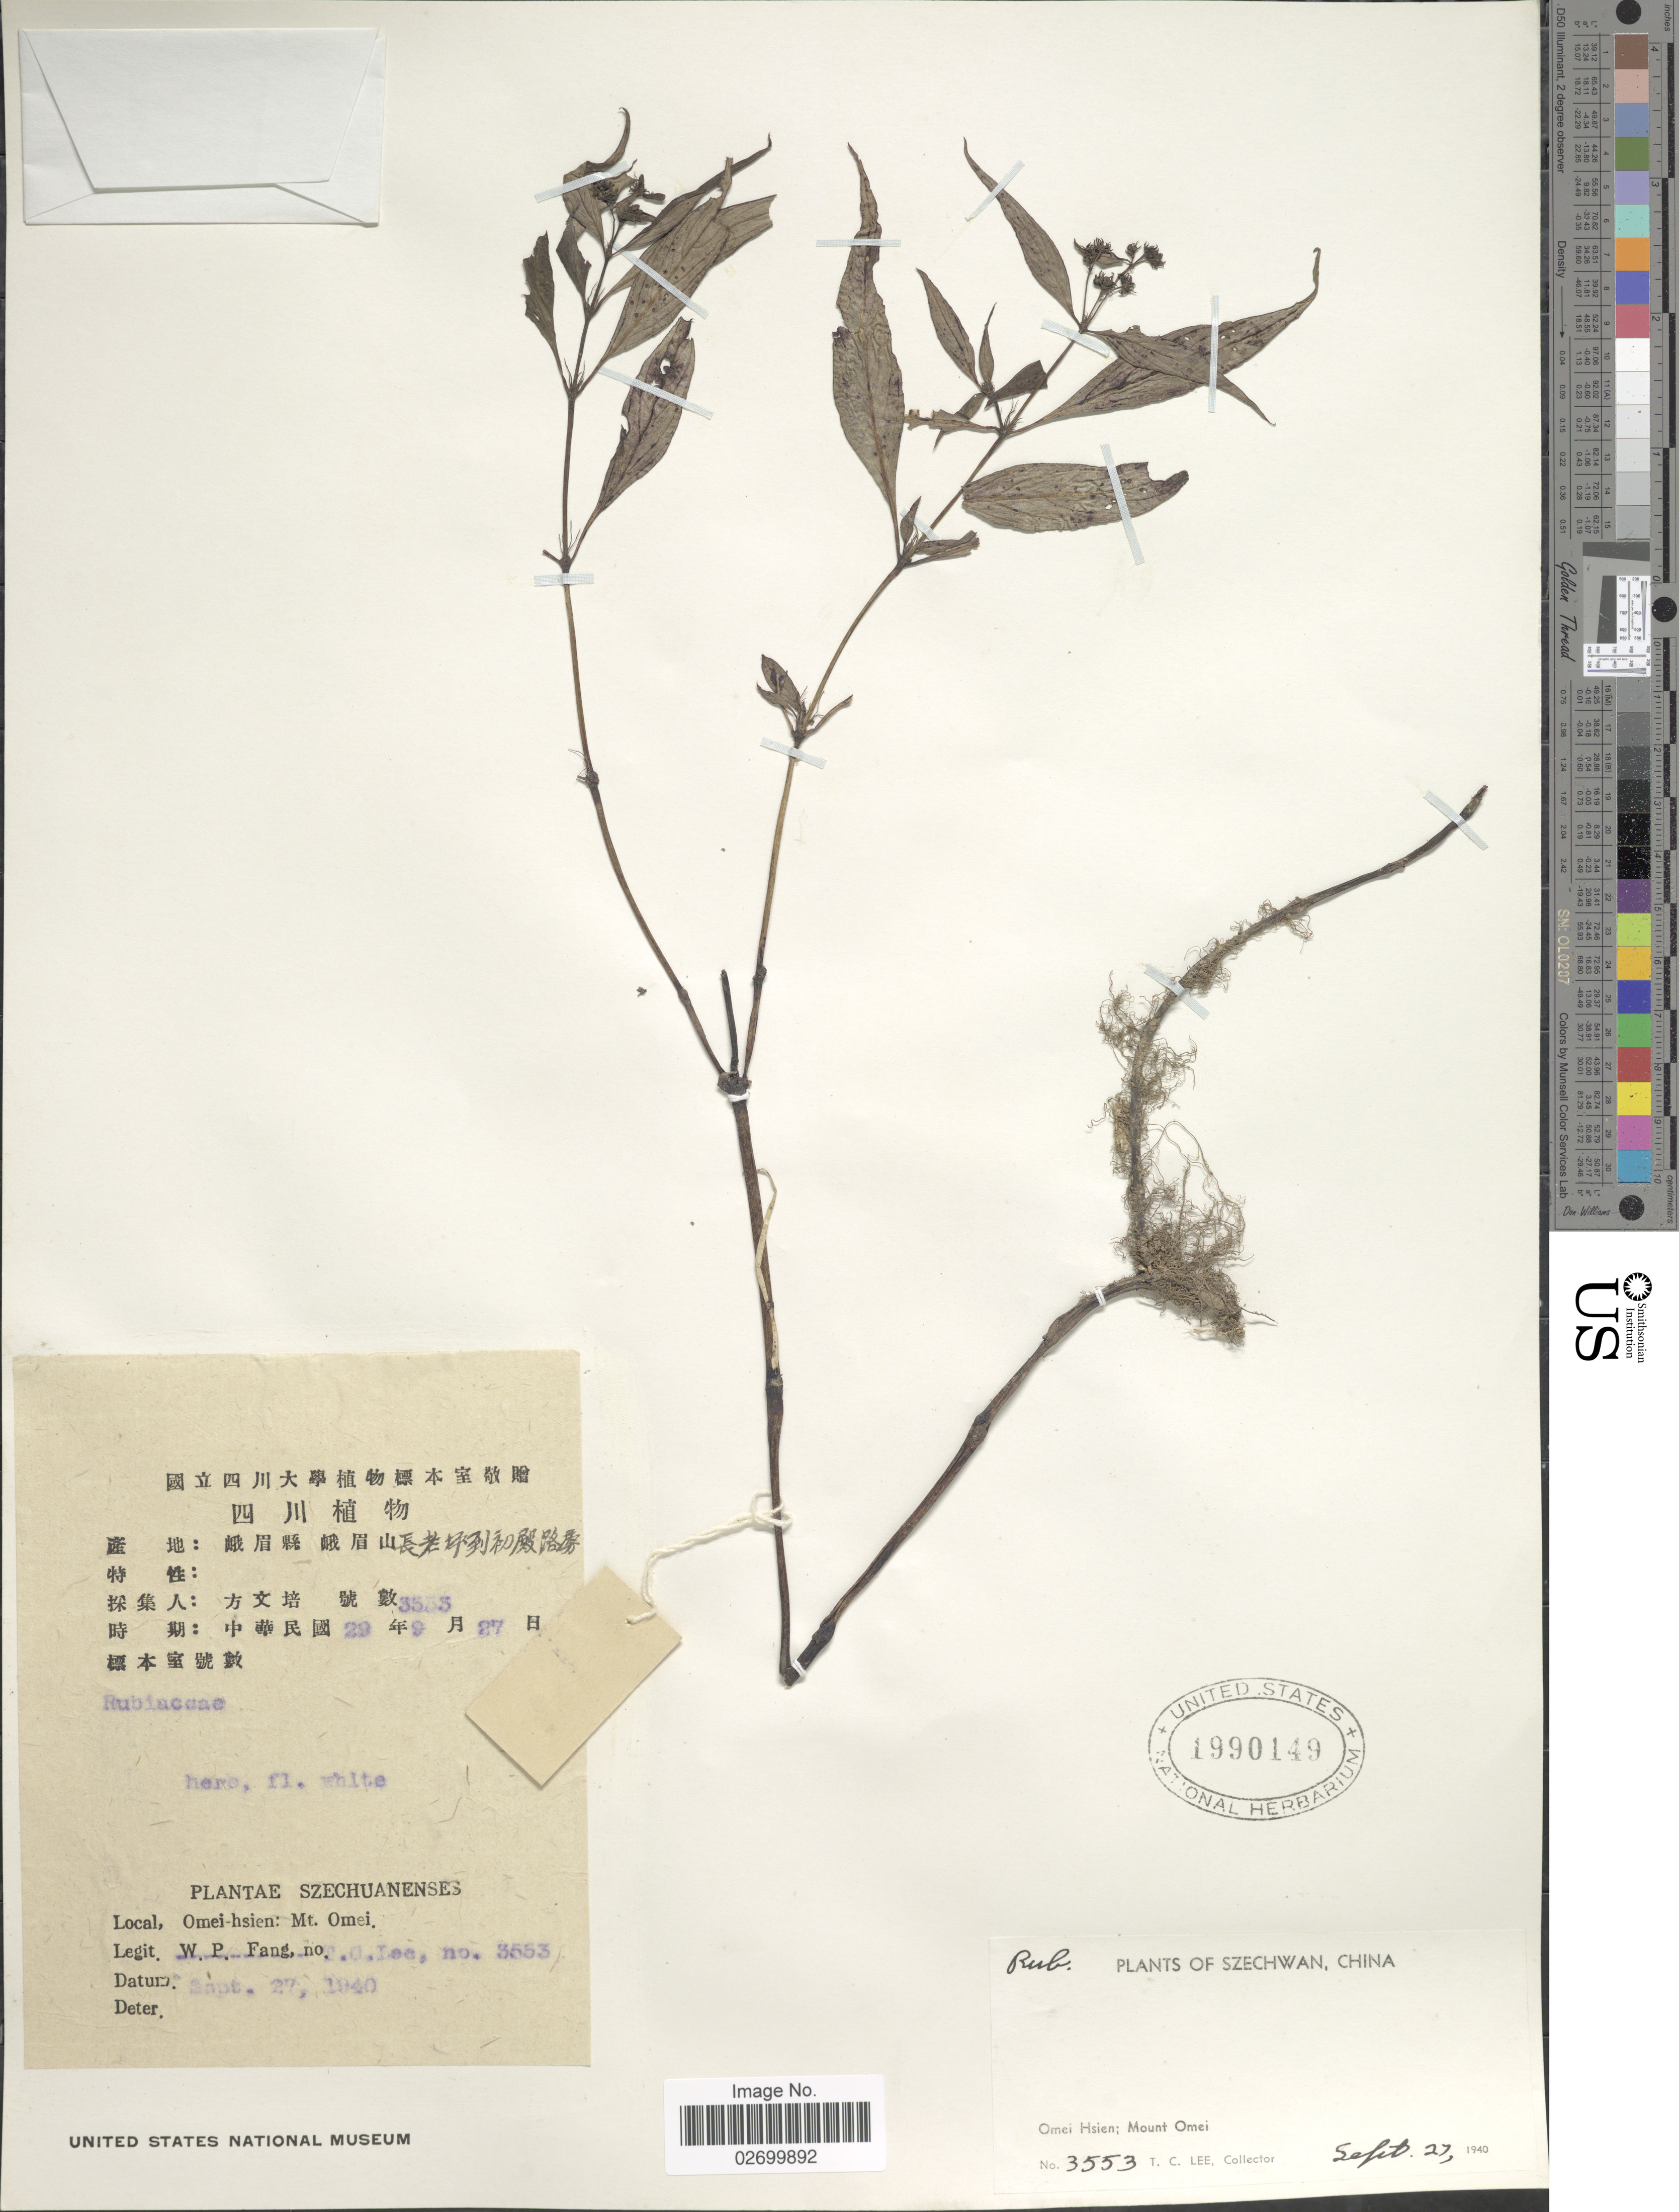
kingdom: Plantae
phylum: Tracheophyta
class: Magnoliopsida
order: Gentianales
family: Rubiaceae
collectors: T. Lee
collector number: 3553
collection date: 1940-09-27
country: China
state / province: Sichuan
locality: Szechwan. Omei Hsien, Mount Omei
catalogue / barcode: US 1990149